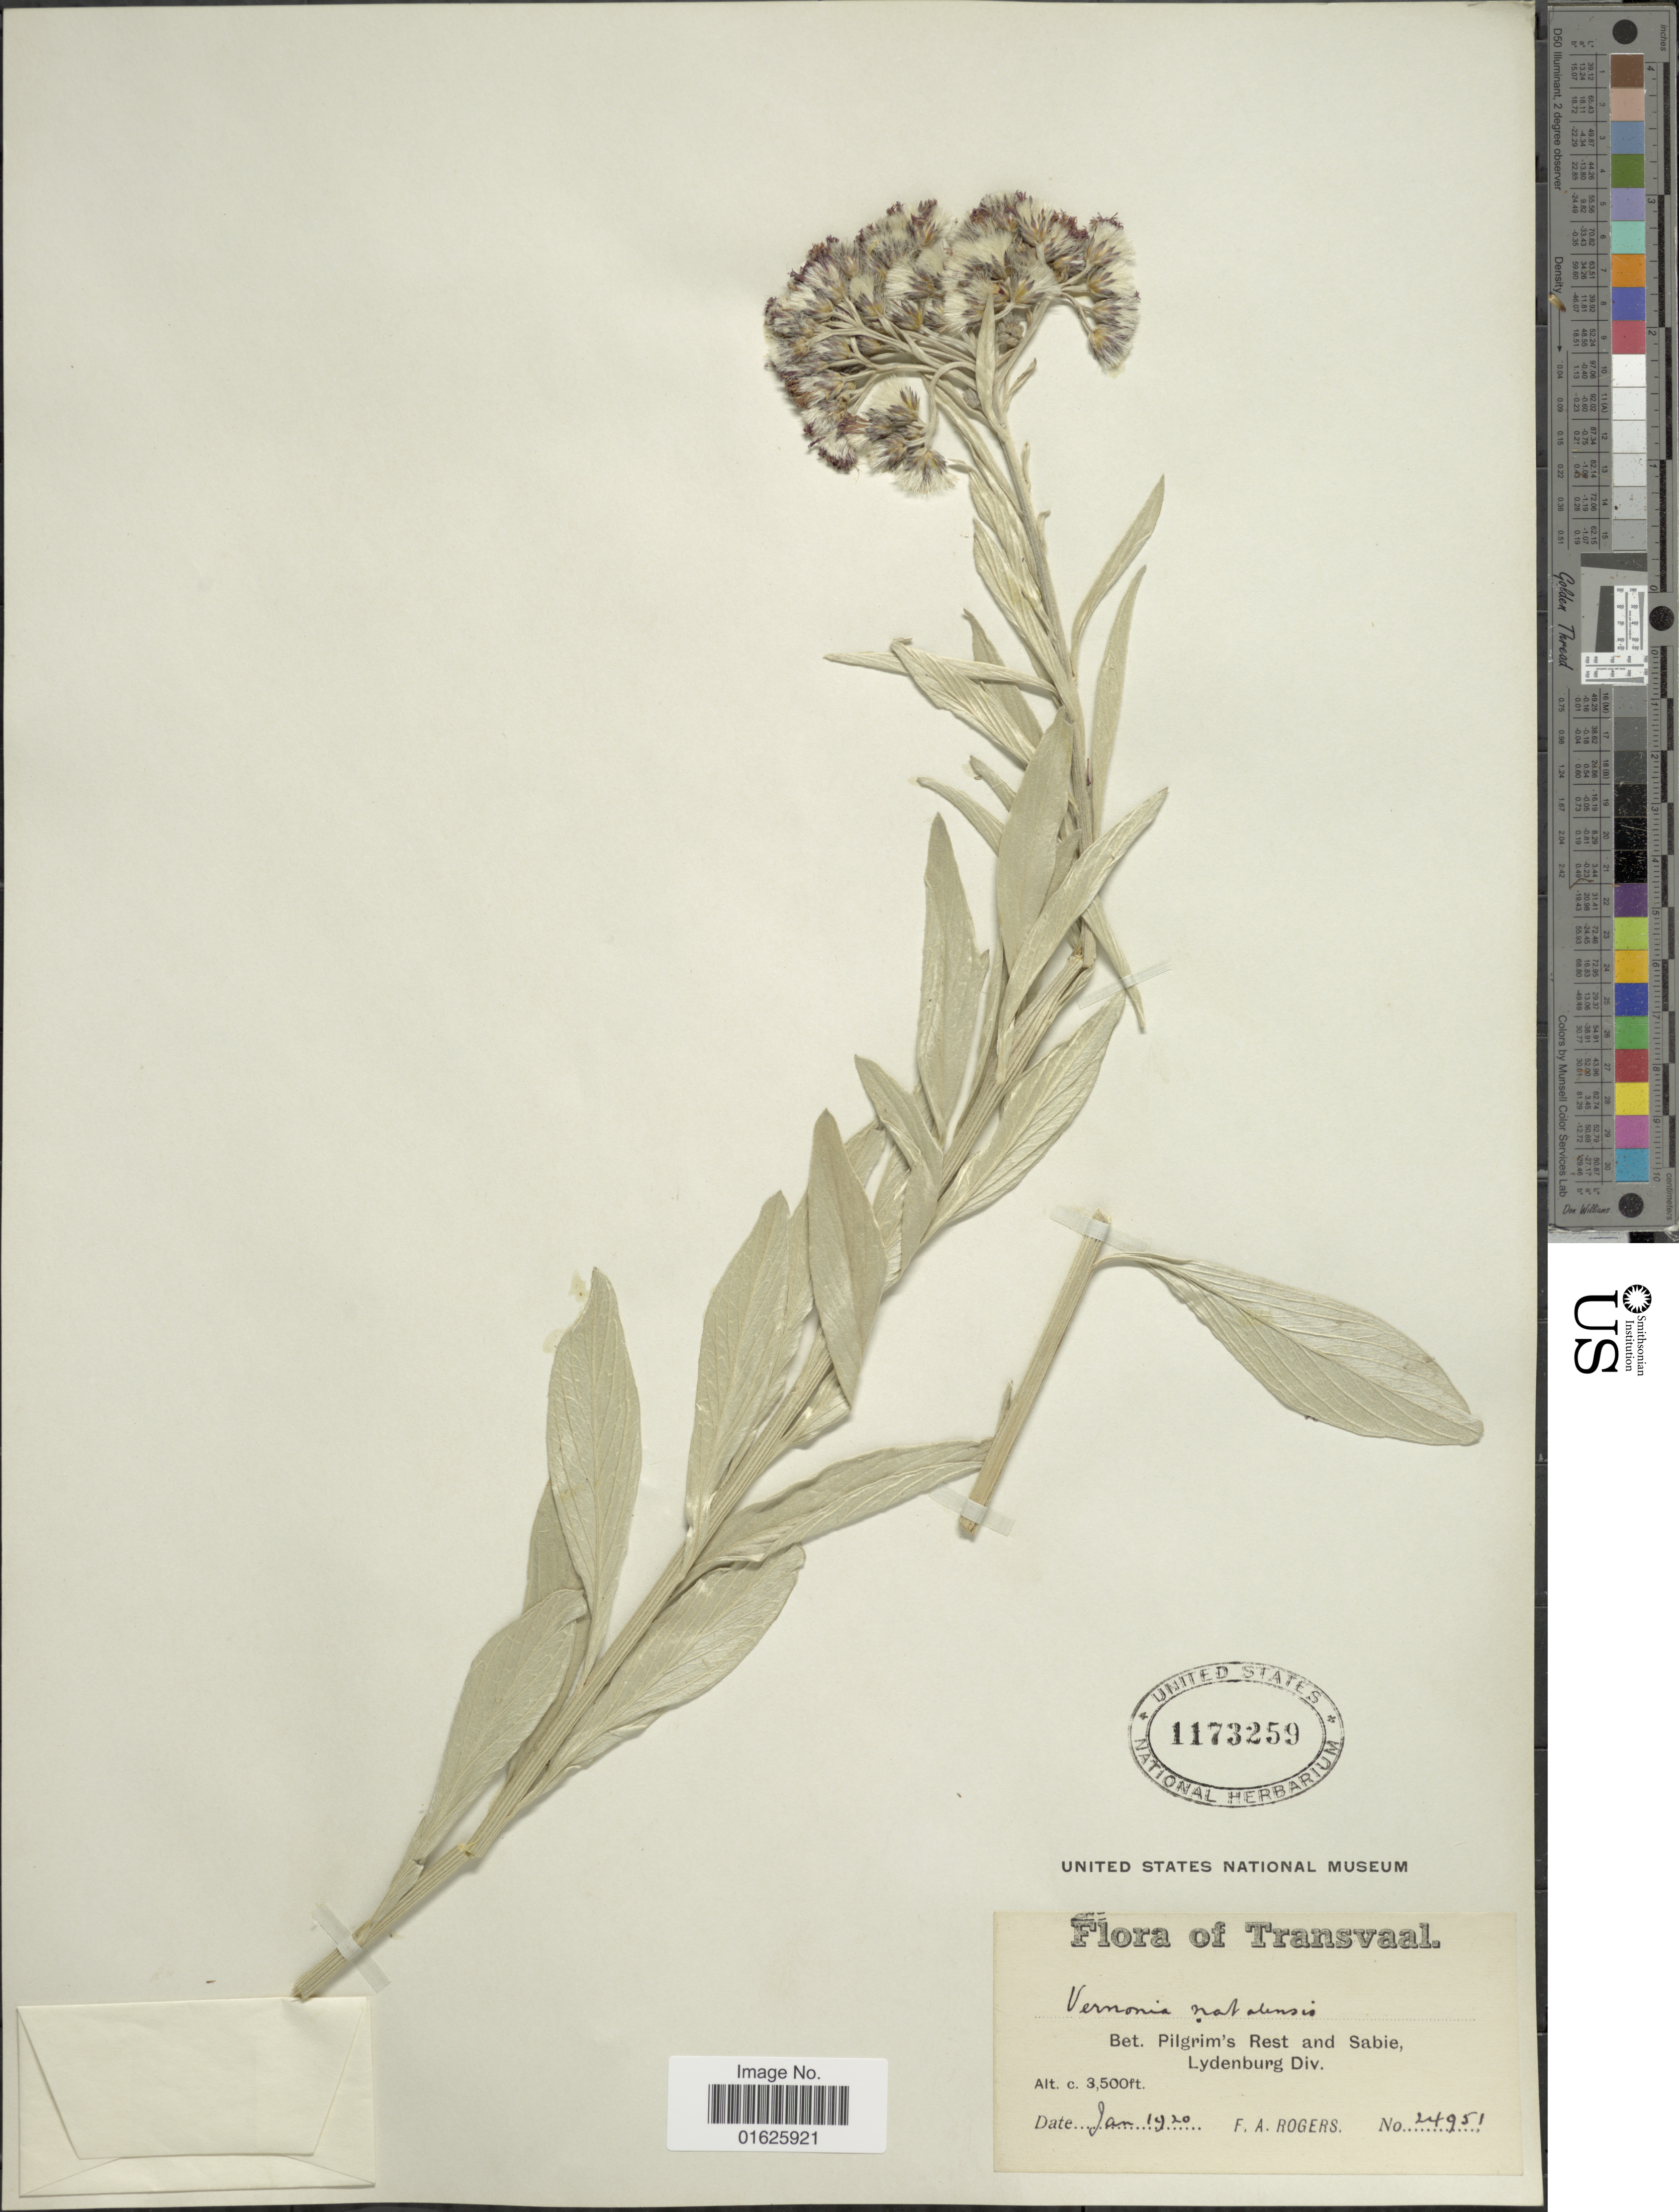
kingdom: Plantae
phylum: Tracheophyta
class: Magnoliopsida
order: Asterales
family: Asteraceae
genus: Hilliardiella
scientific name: Hilliardiella aristata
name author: (DC.) H. Rob.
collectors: F. A. Rogers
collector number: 24951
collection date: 1920-01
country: South Africa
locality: Transvaal, Bet. Pilgrim's Rest and Sabie, Lydenburg Div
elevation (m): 1067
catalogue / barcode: US 1173259